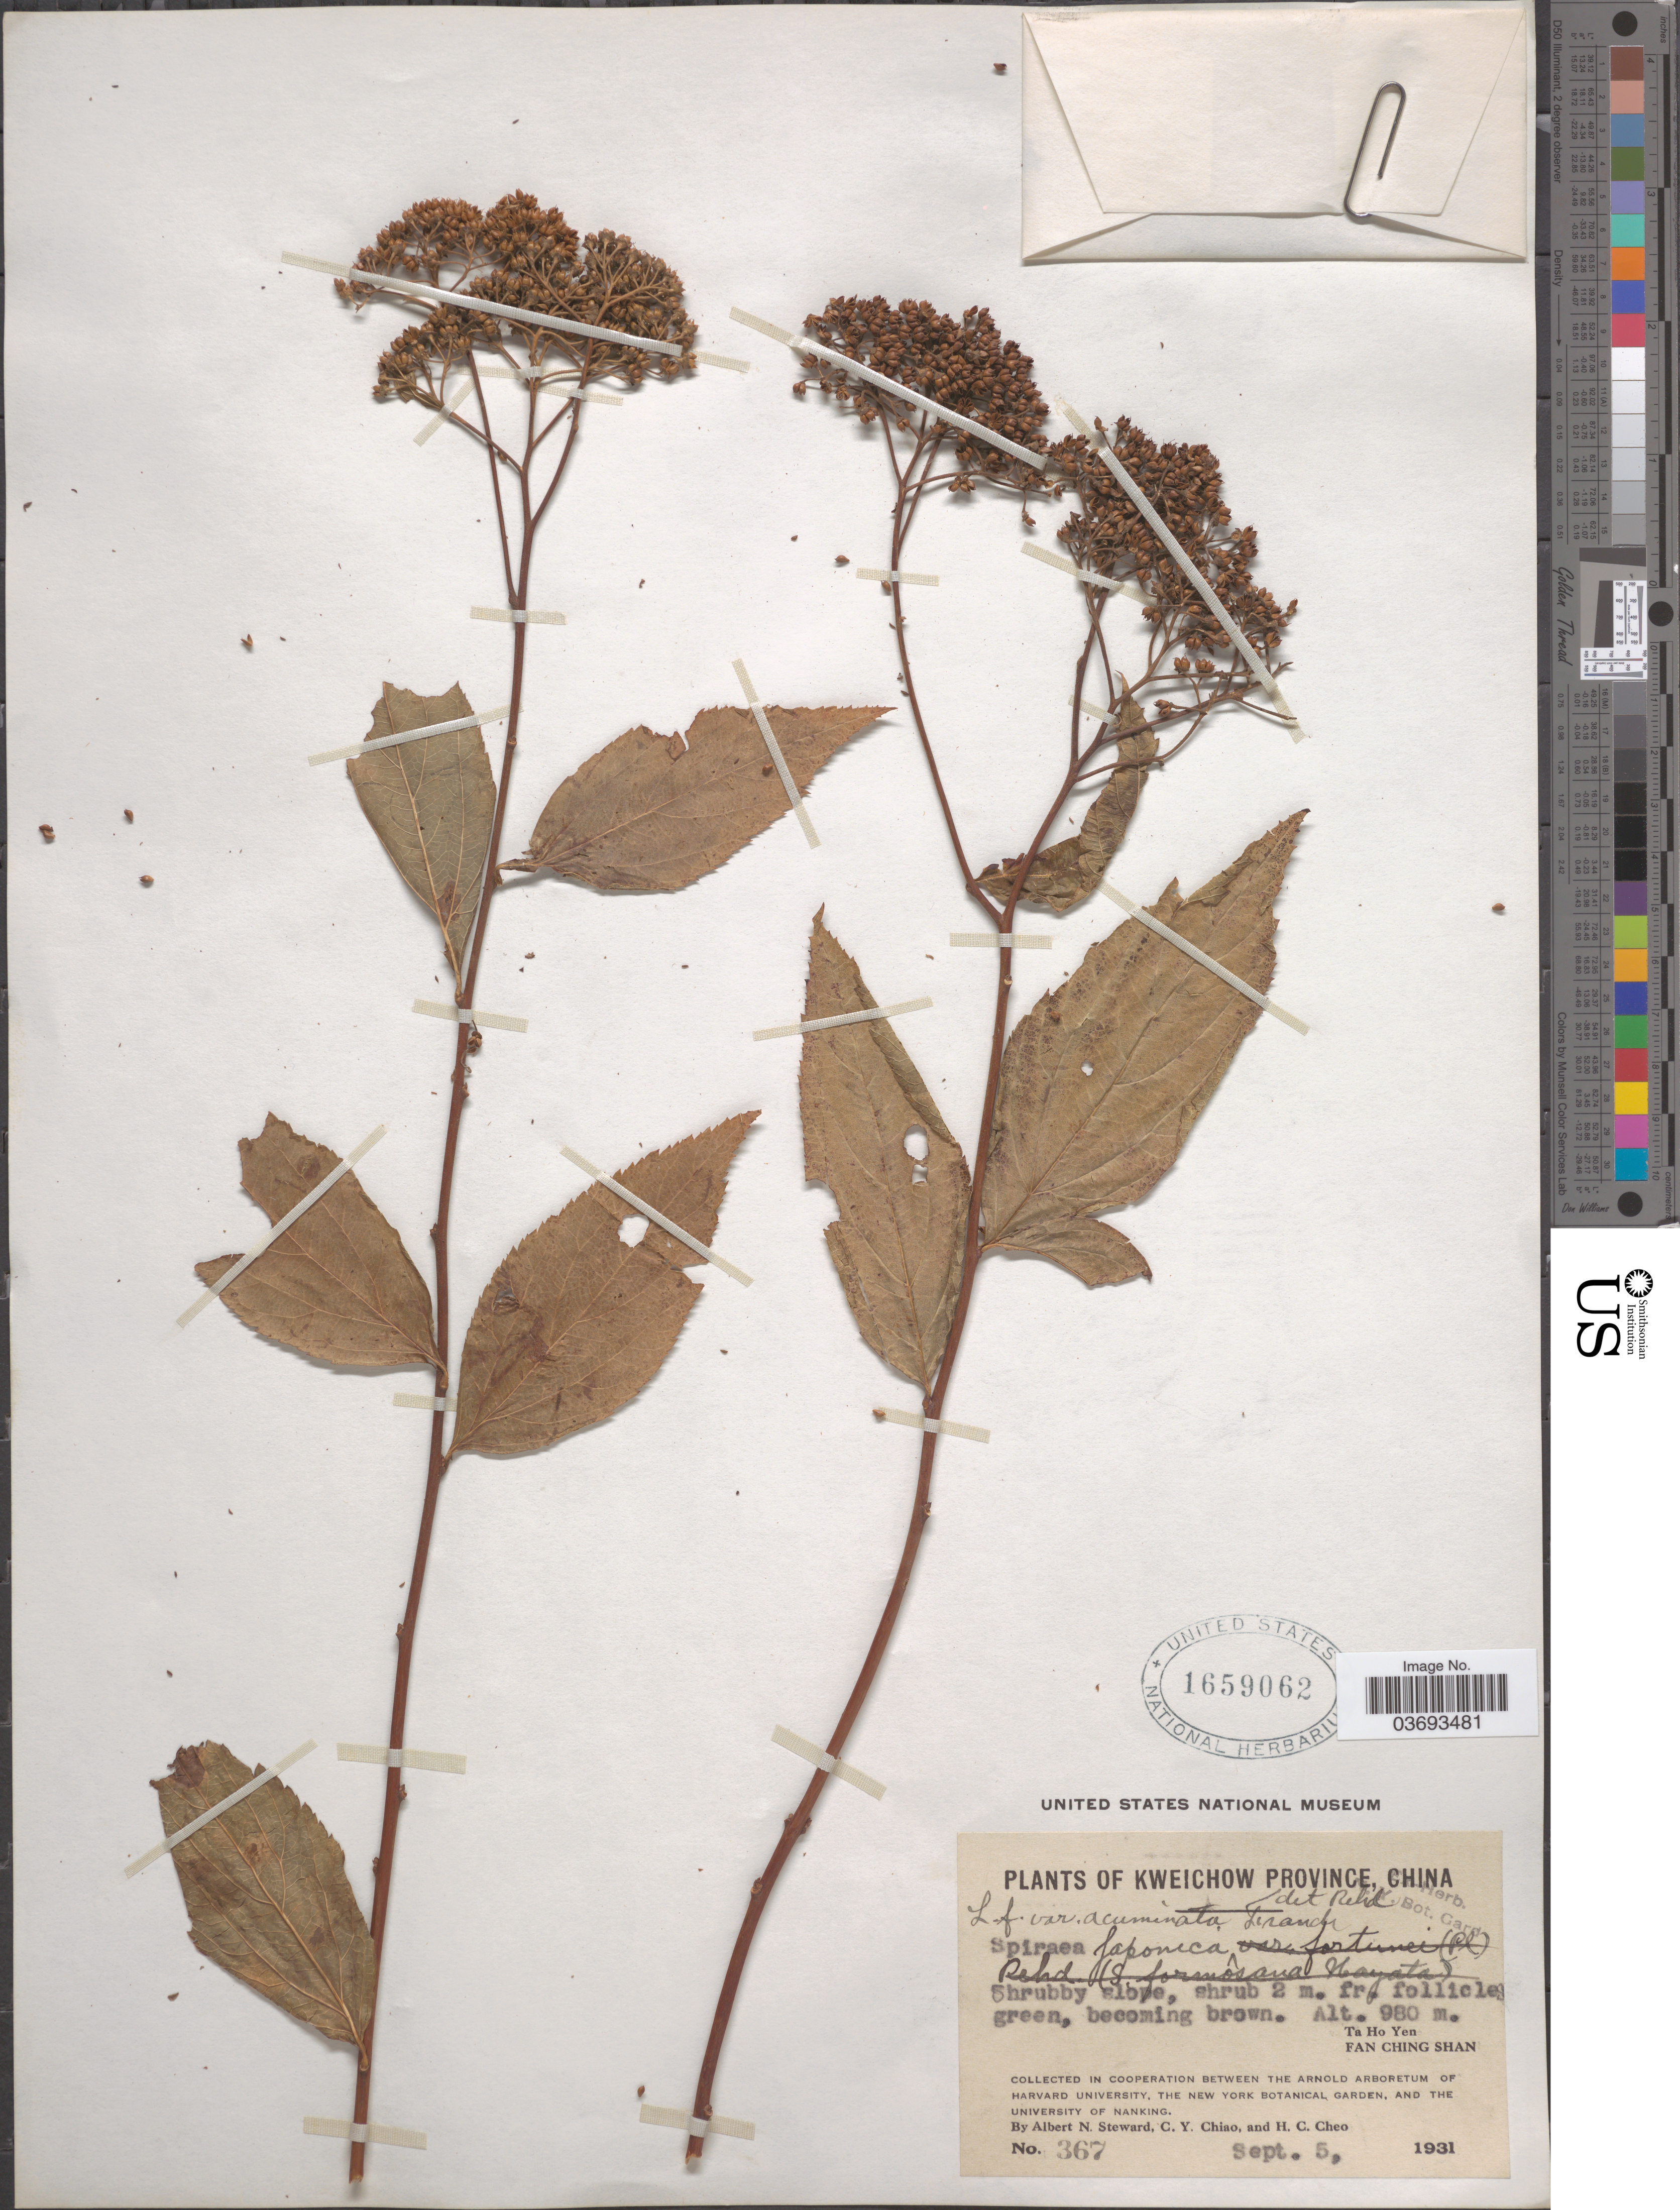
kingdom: Plantae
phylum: Tracheophyta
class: Magnoliopsida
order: Rosales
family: Rosaceae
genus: Spiraea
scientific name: Spiraea japonica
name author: L. f.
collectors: A. N. Steward, C. Y. Chiao & H. Cheo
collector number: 367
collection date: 1931-09-05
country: China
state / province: Guizhou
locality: Kweichow Province. Ta Ho Yen, Fan Ching Shan.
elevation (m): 980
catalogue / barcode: US 1659062